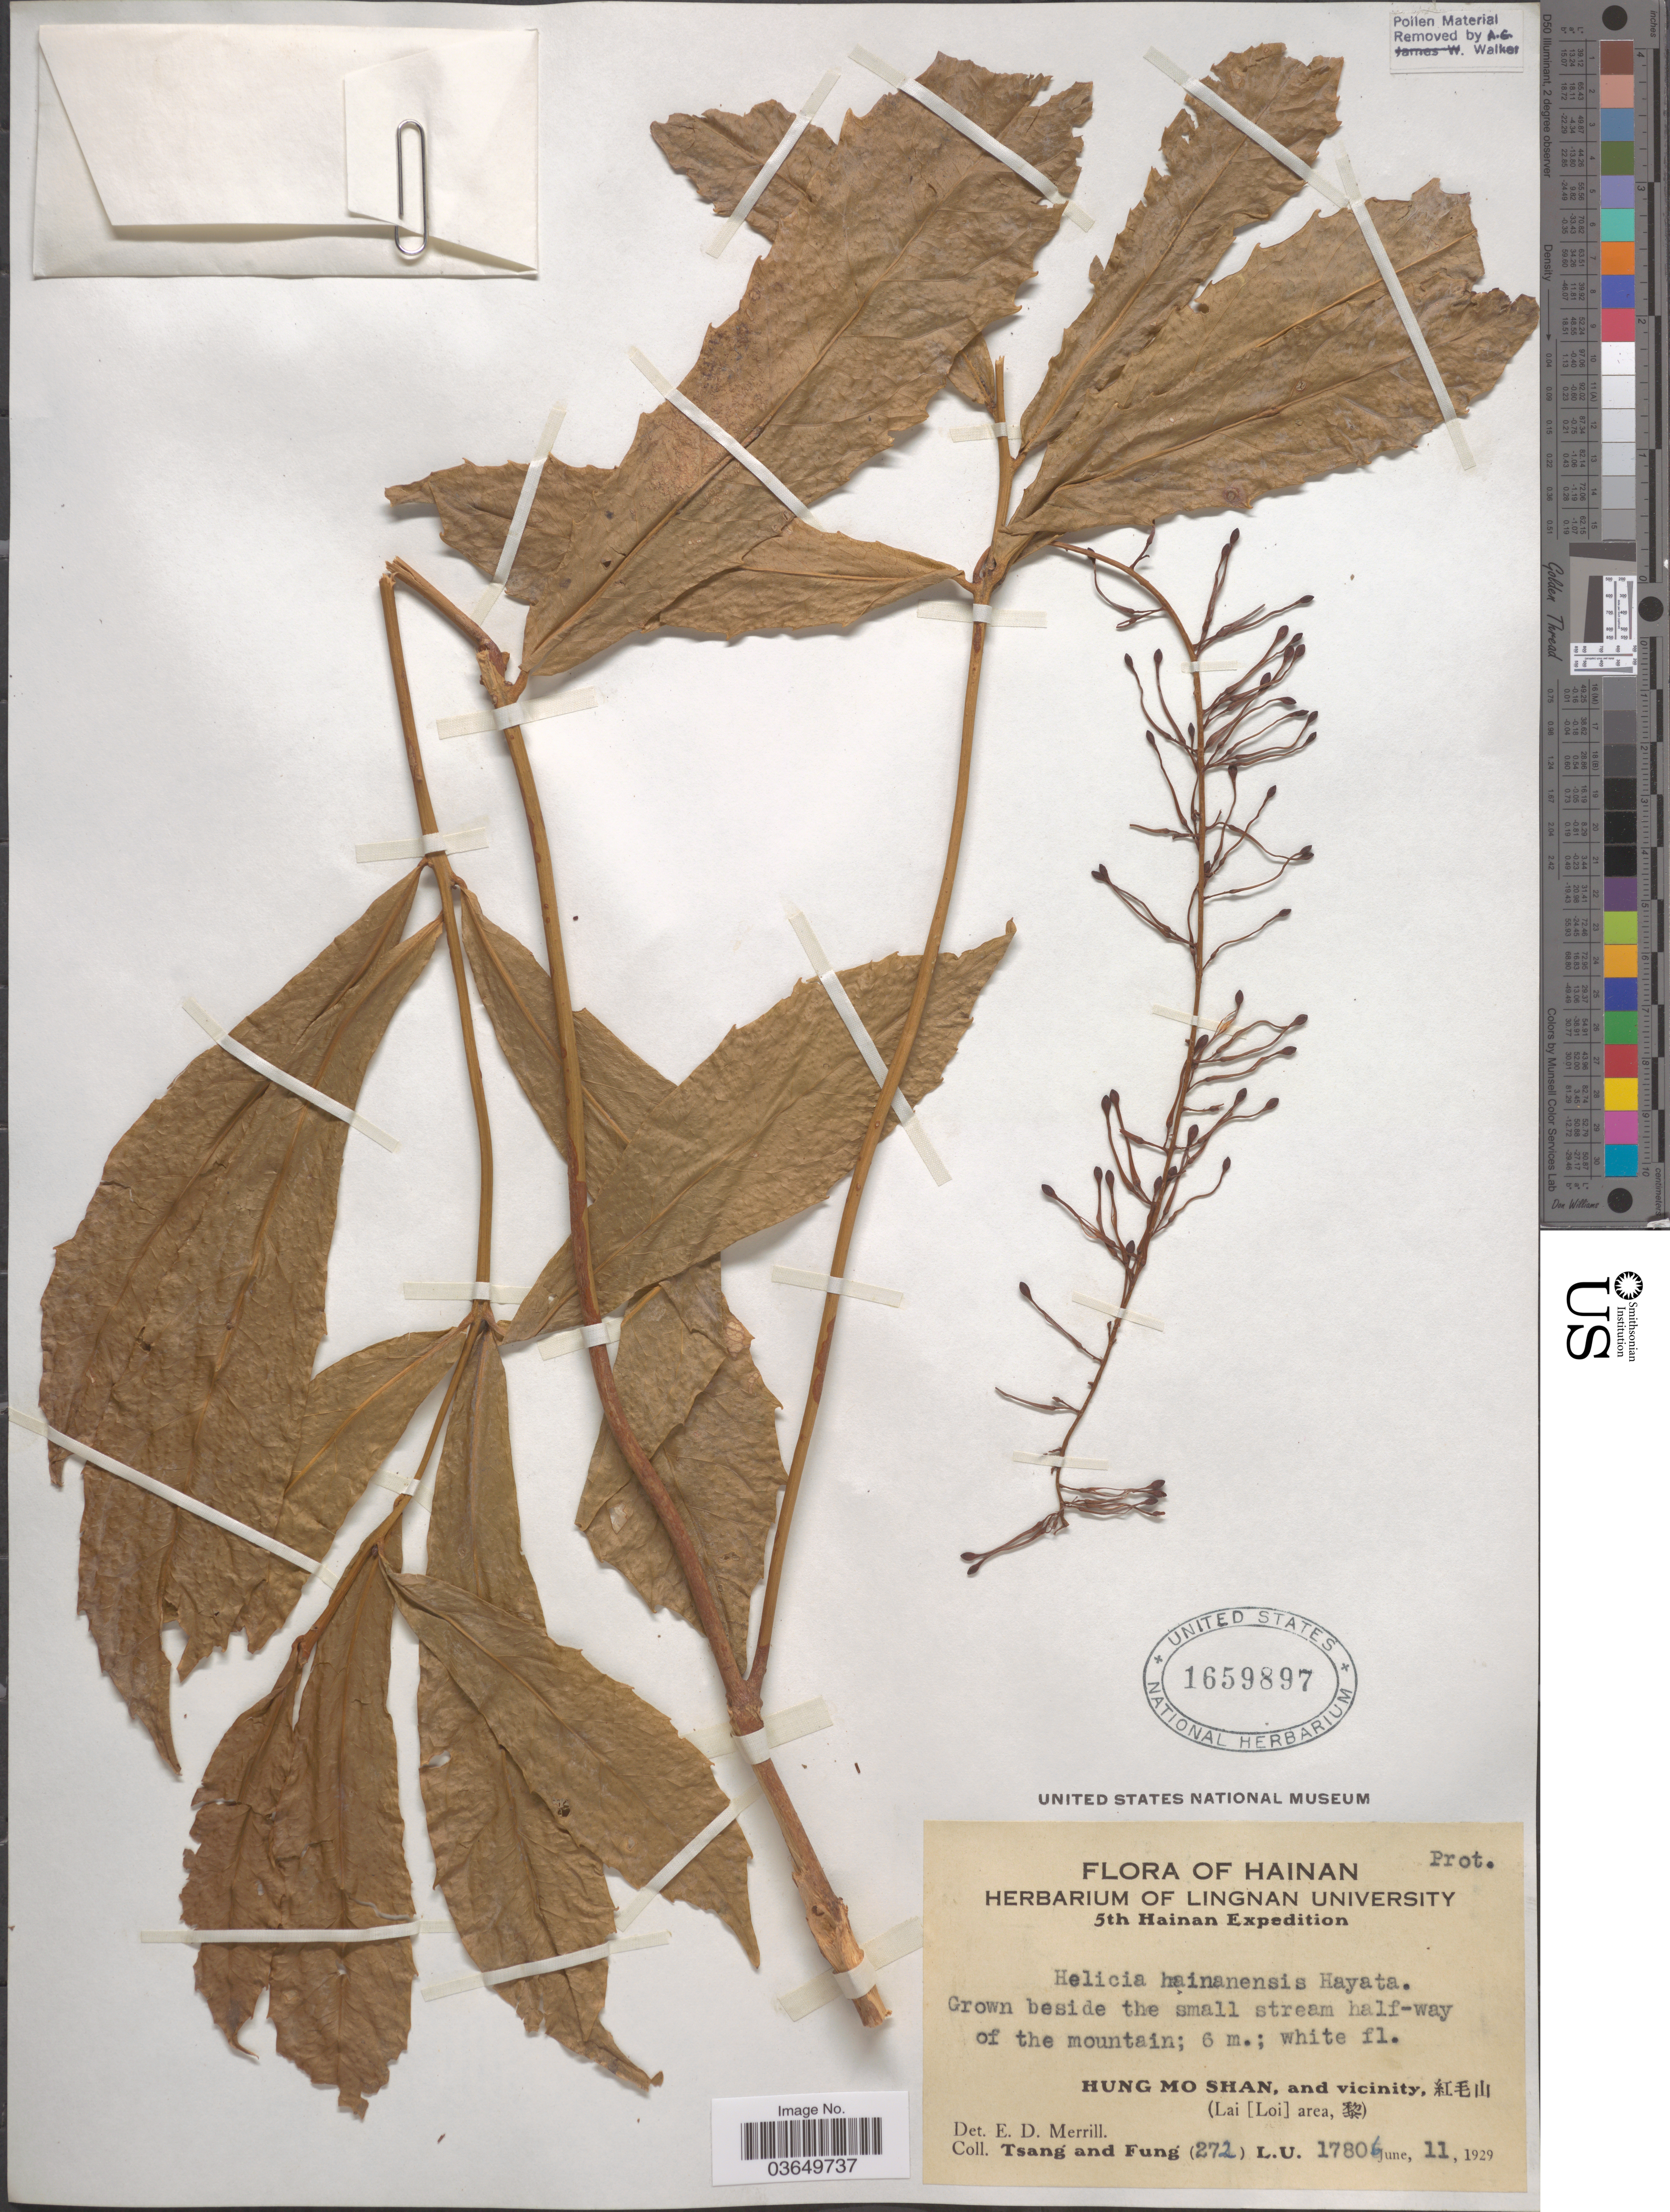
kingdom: Plantae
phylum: Tracheophyta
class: Magnoliopsida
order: Proteales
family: Proteaceae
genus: Helicia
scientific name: Helicia hainanensis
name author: Hayata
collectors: -. T'sang & Fung, --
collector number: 272L.U.17806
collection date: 1929-06-11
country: China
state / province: Hainan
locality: Hung Mo Shan, and vicinity, X. (Lai [Loi] area, X).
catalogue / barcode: US 1659897